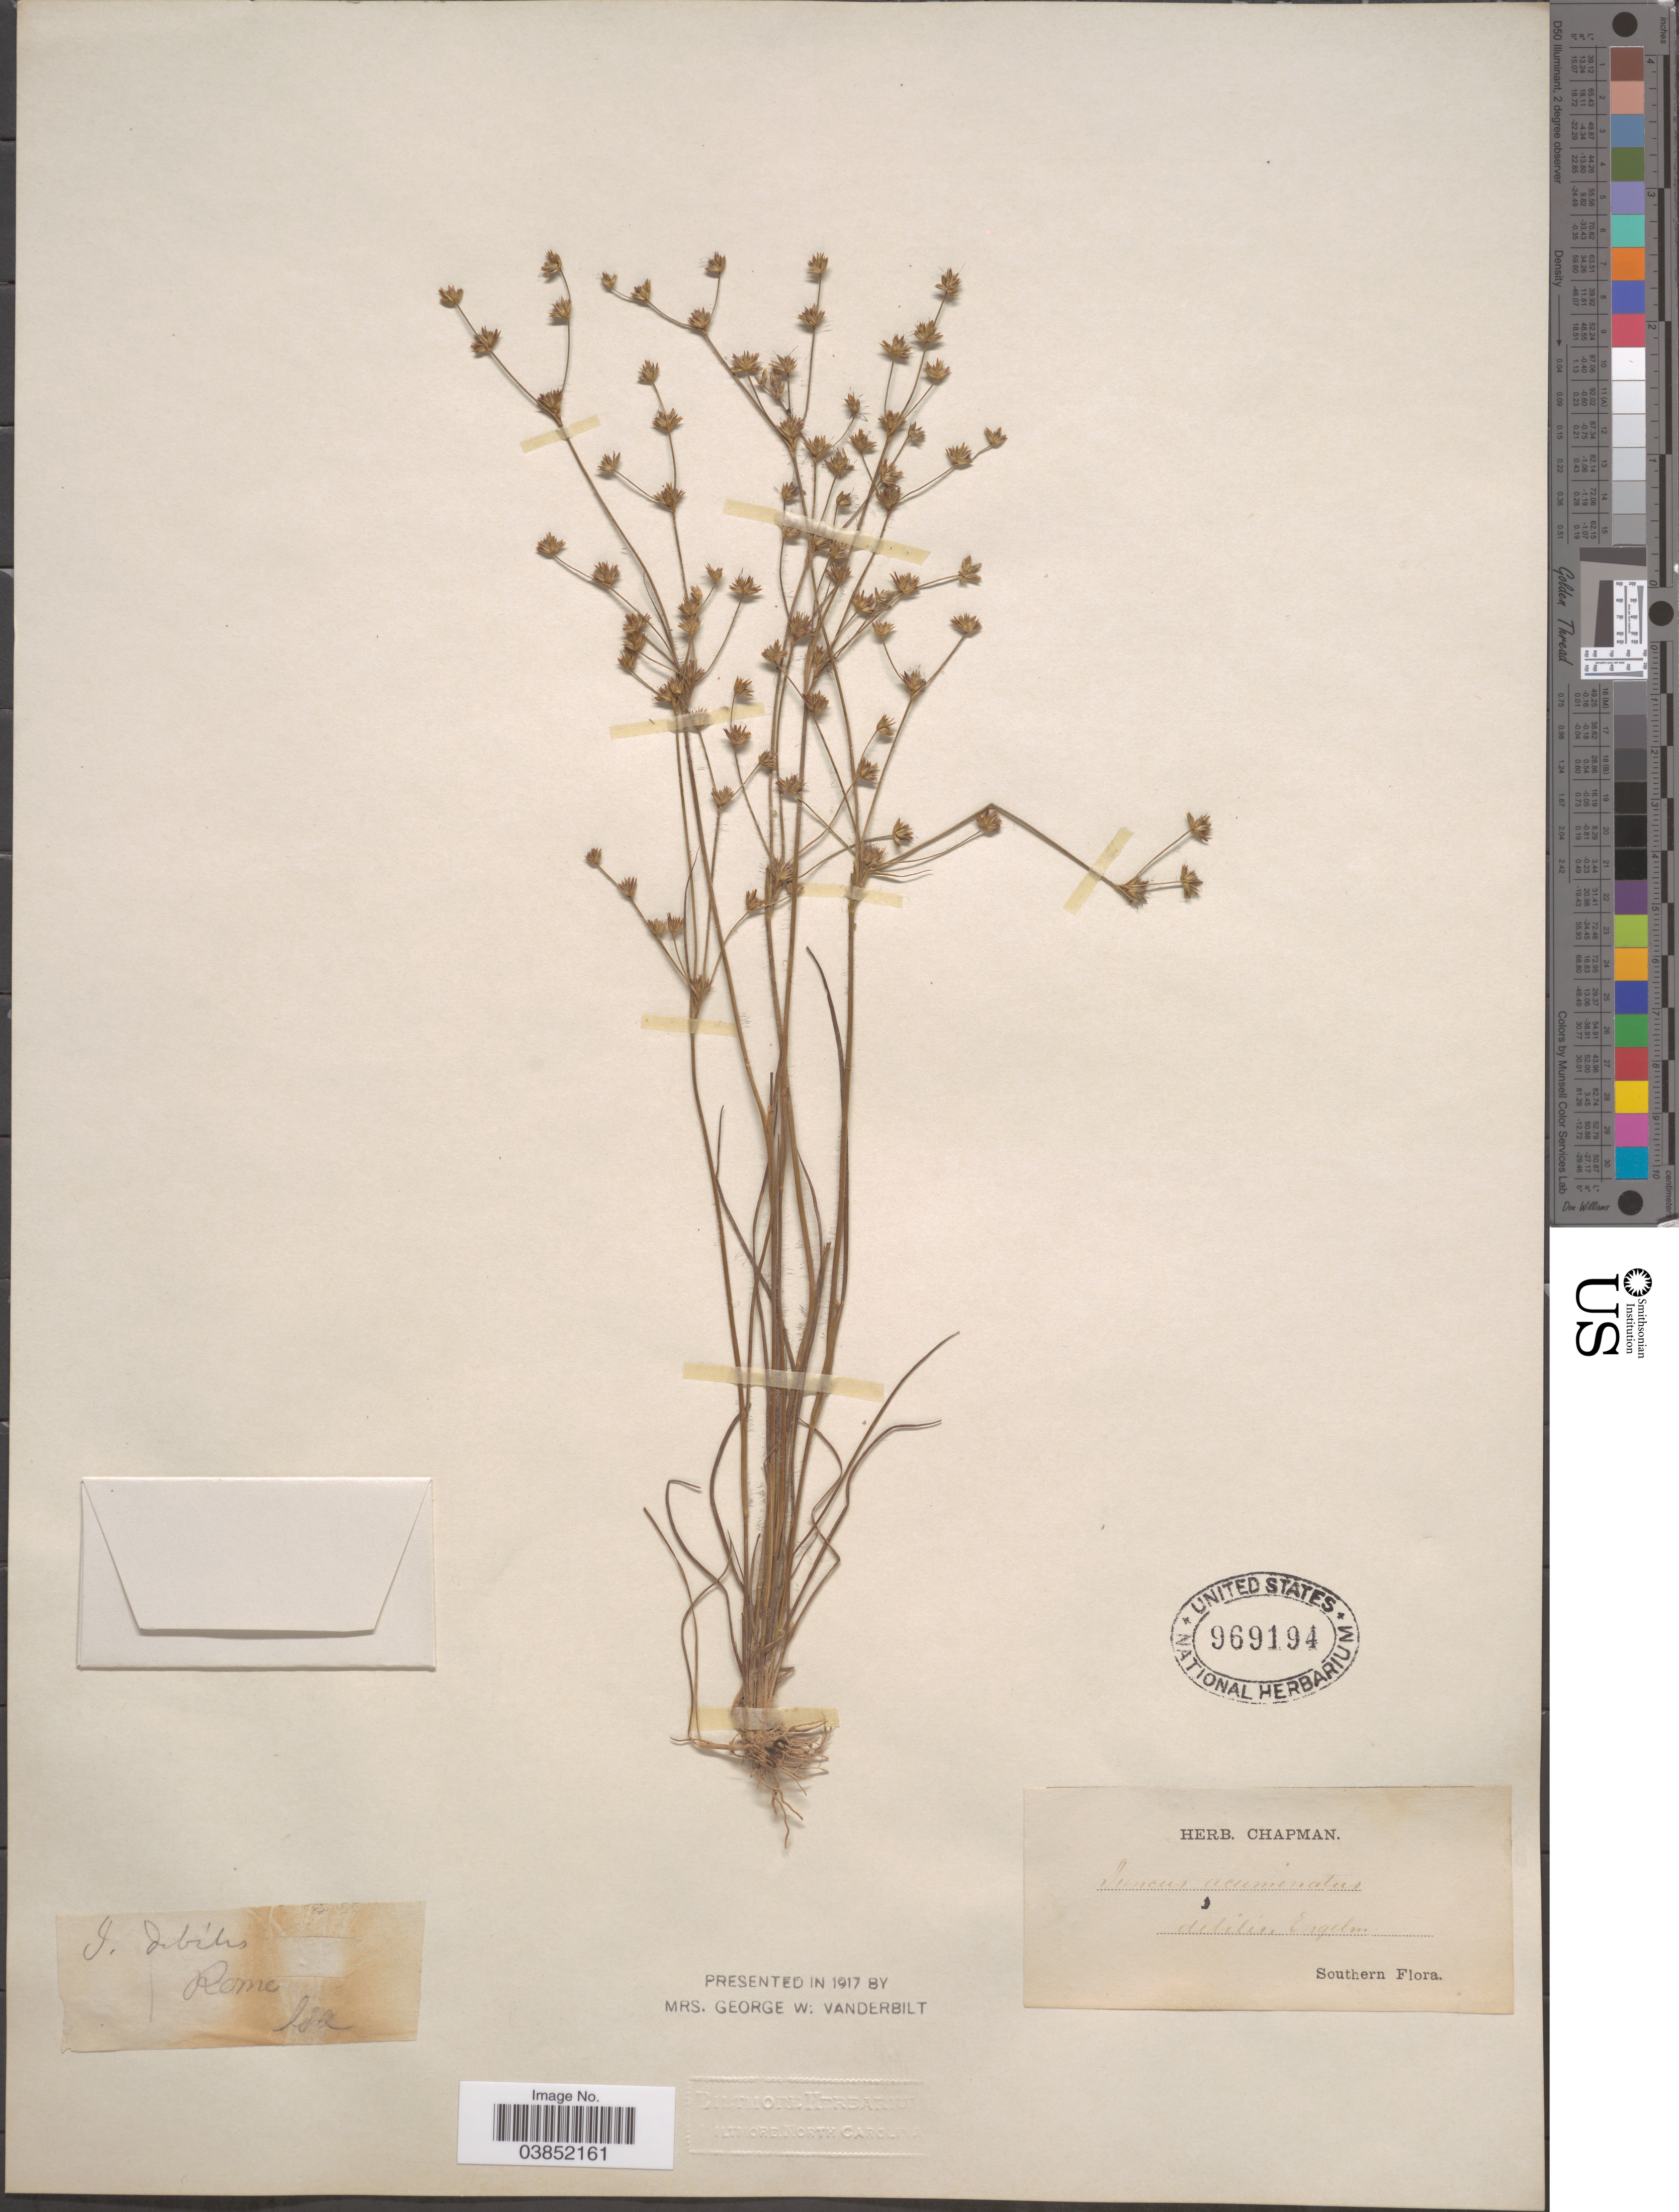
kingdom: Plantae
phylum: Tracheophyta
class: Liliopsida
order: Poales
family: Juncaceae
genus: Juncus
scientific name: Juncus debilis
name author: A. Gray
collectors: ex herb. Chapman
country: United States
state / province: Georgia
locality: Rome. Southern.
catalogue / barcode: US 969194